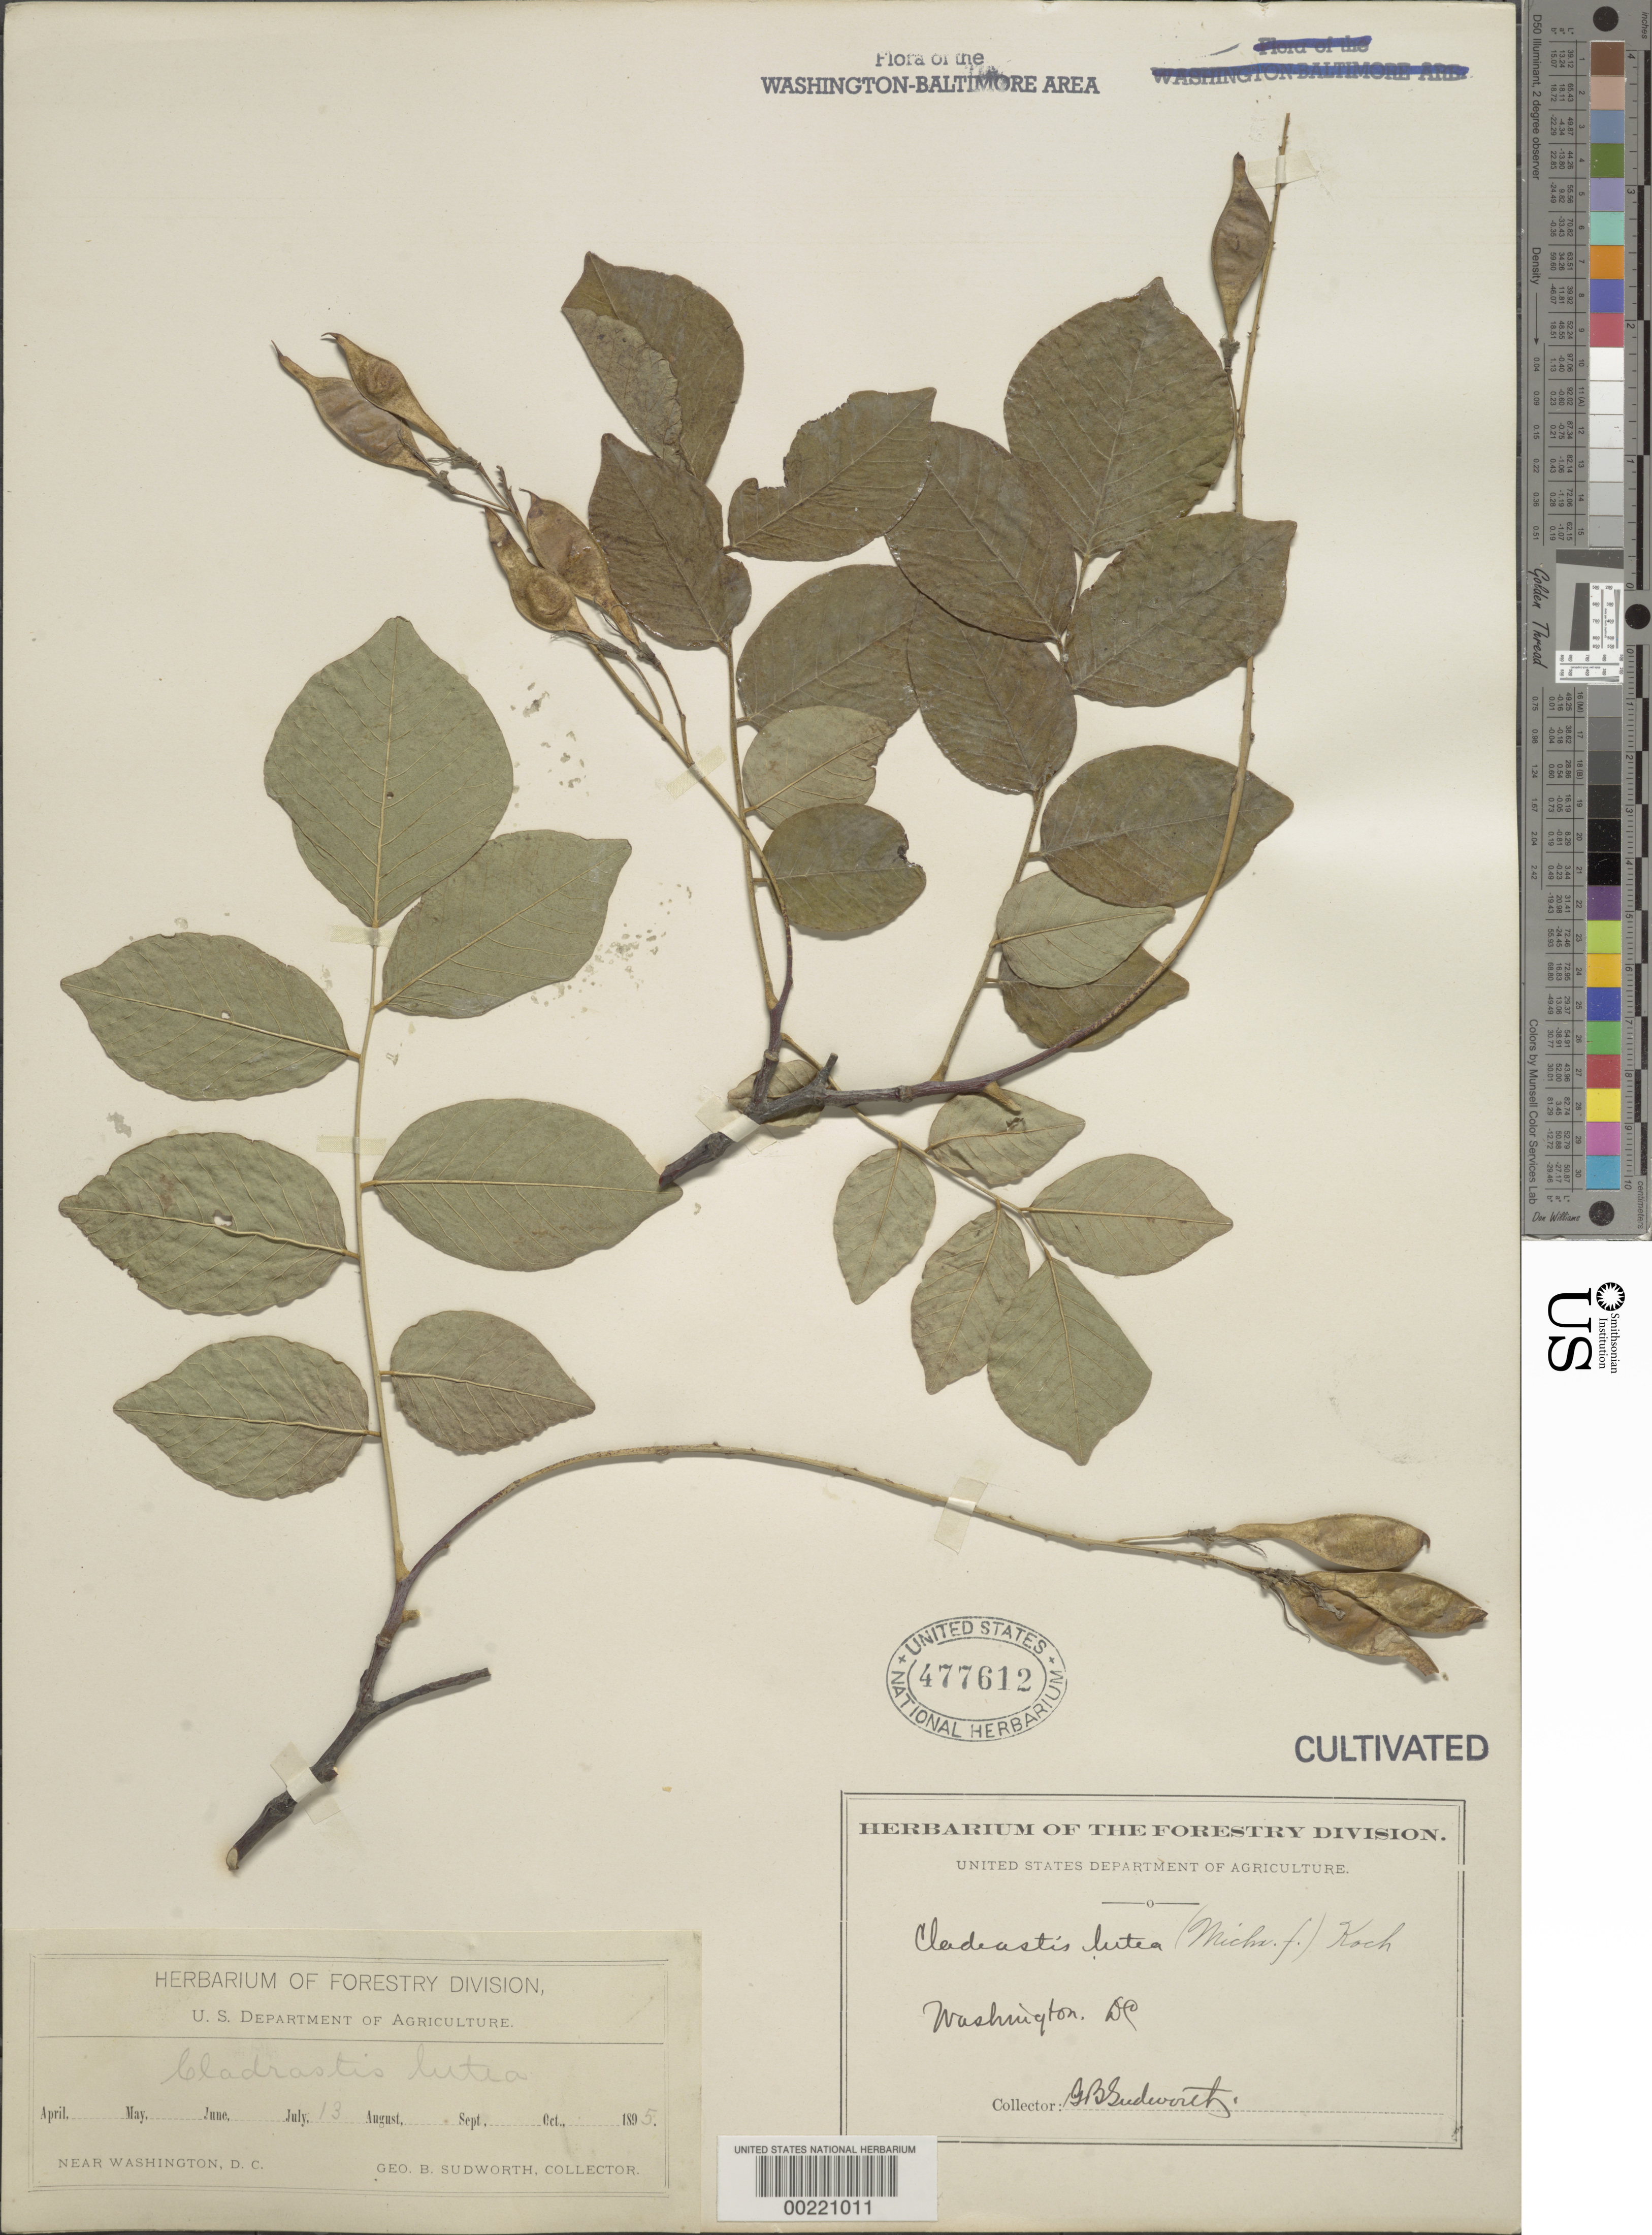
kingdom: Plantae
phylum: Tracheophyta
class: Magnoliopsida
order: Fabales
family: Fabaceae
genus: Cladrastis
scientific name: Cladrastis lutea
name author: (Michx.) Koch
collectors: G. B. Sudworth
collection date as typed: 13 Jul 1895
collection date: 1895-07-13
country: United States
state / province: District of Columbia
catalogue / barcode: US 477612